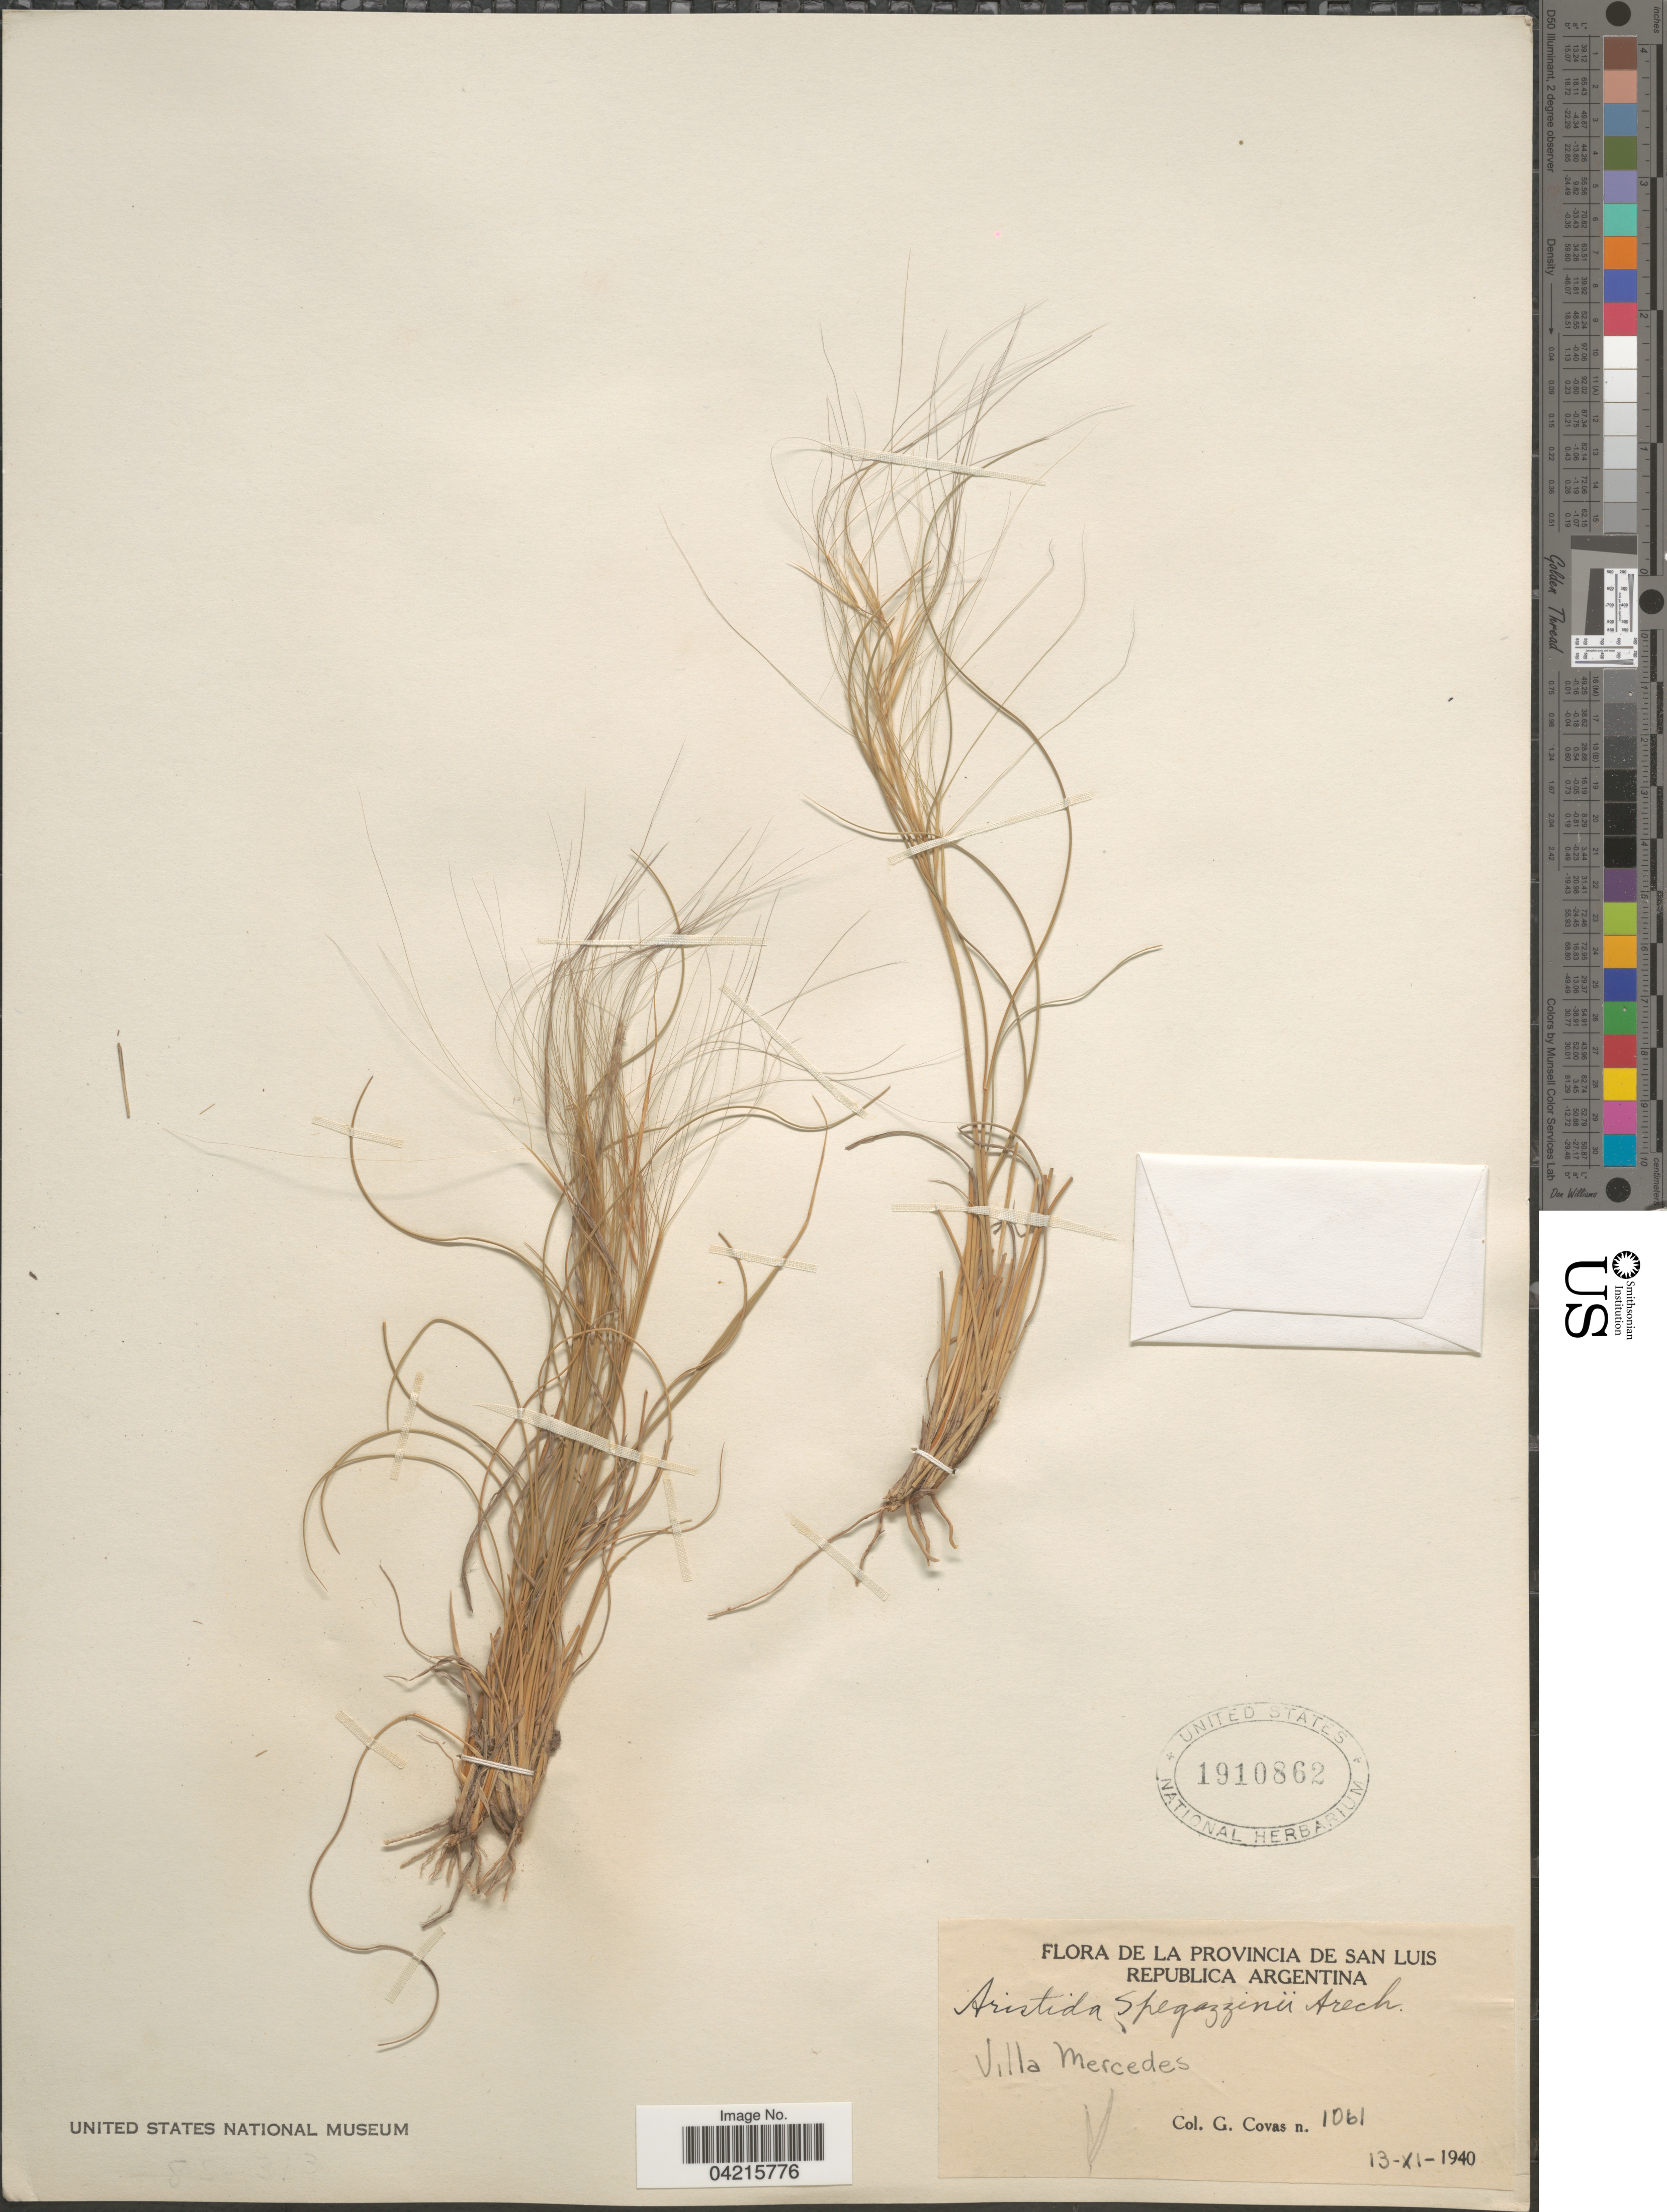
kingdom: Plantae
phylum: Tracheophyta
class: Liliopsida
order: Poales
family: Poaceae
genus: Aristida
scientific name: Aristida spegazzinii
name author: Arechav.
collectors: G. Covas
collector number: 1061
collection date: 1940-11-13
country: Argentina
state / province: San Luis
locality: Republica Argentina. Villa Mercedes.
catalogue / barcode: US 1910862